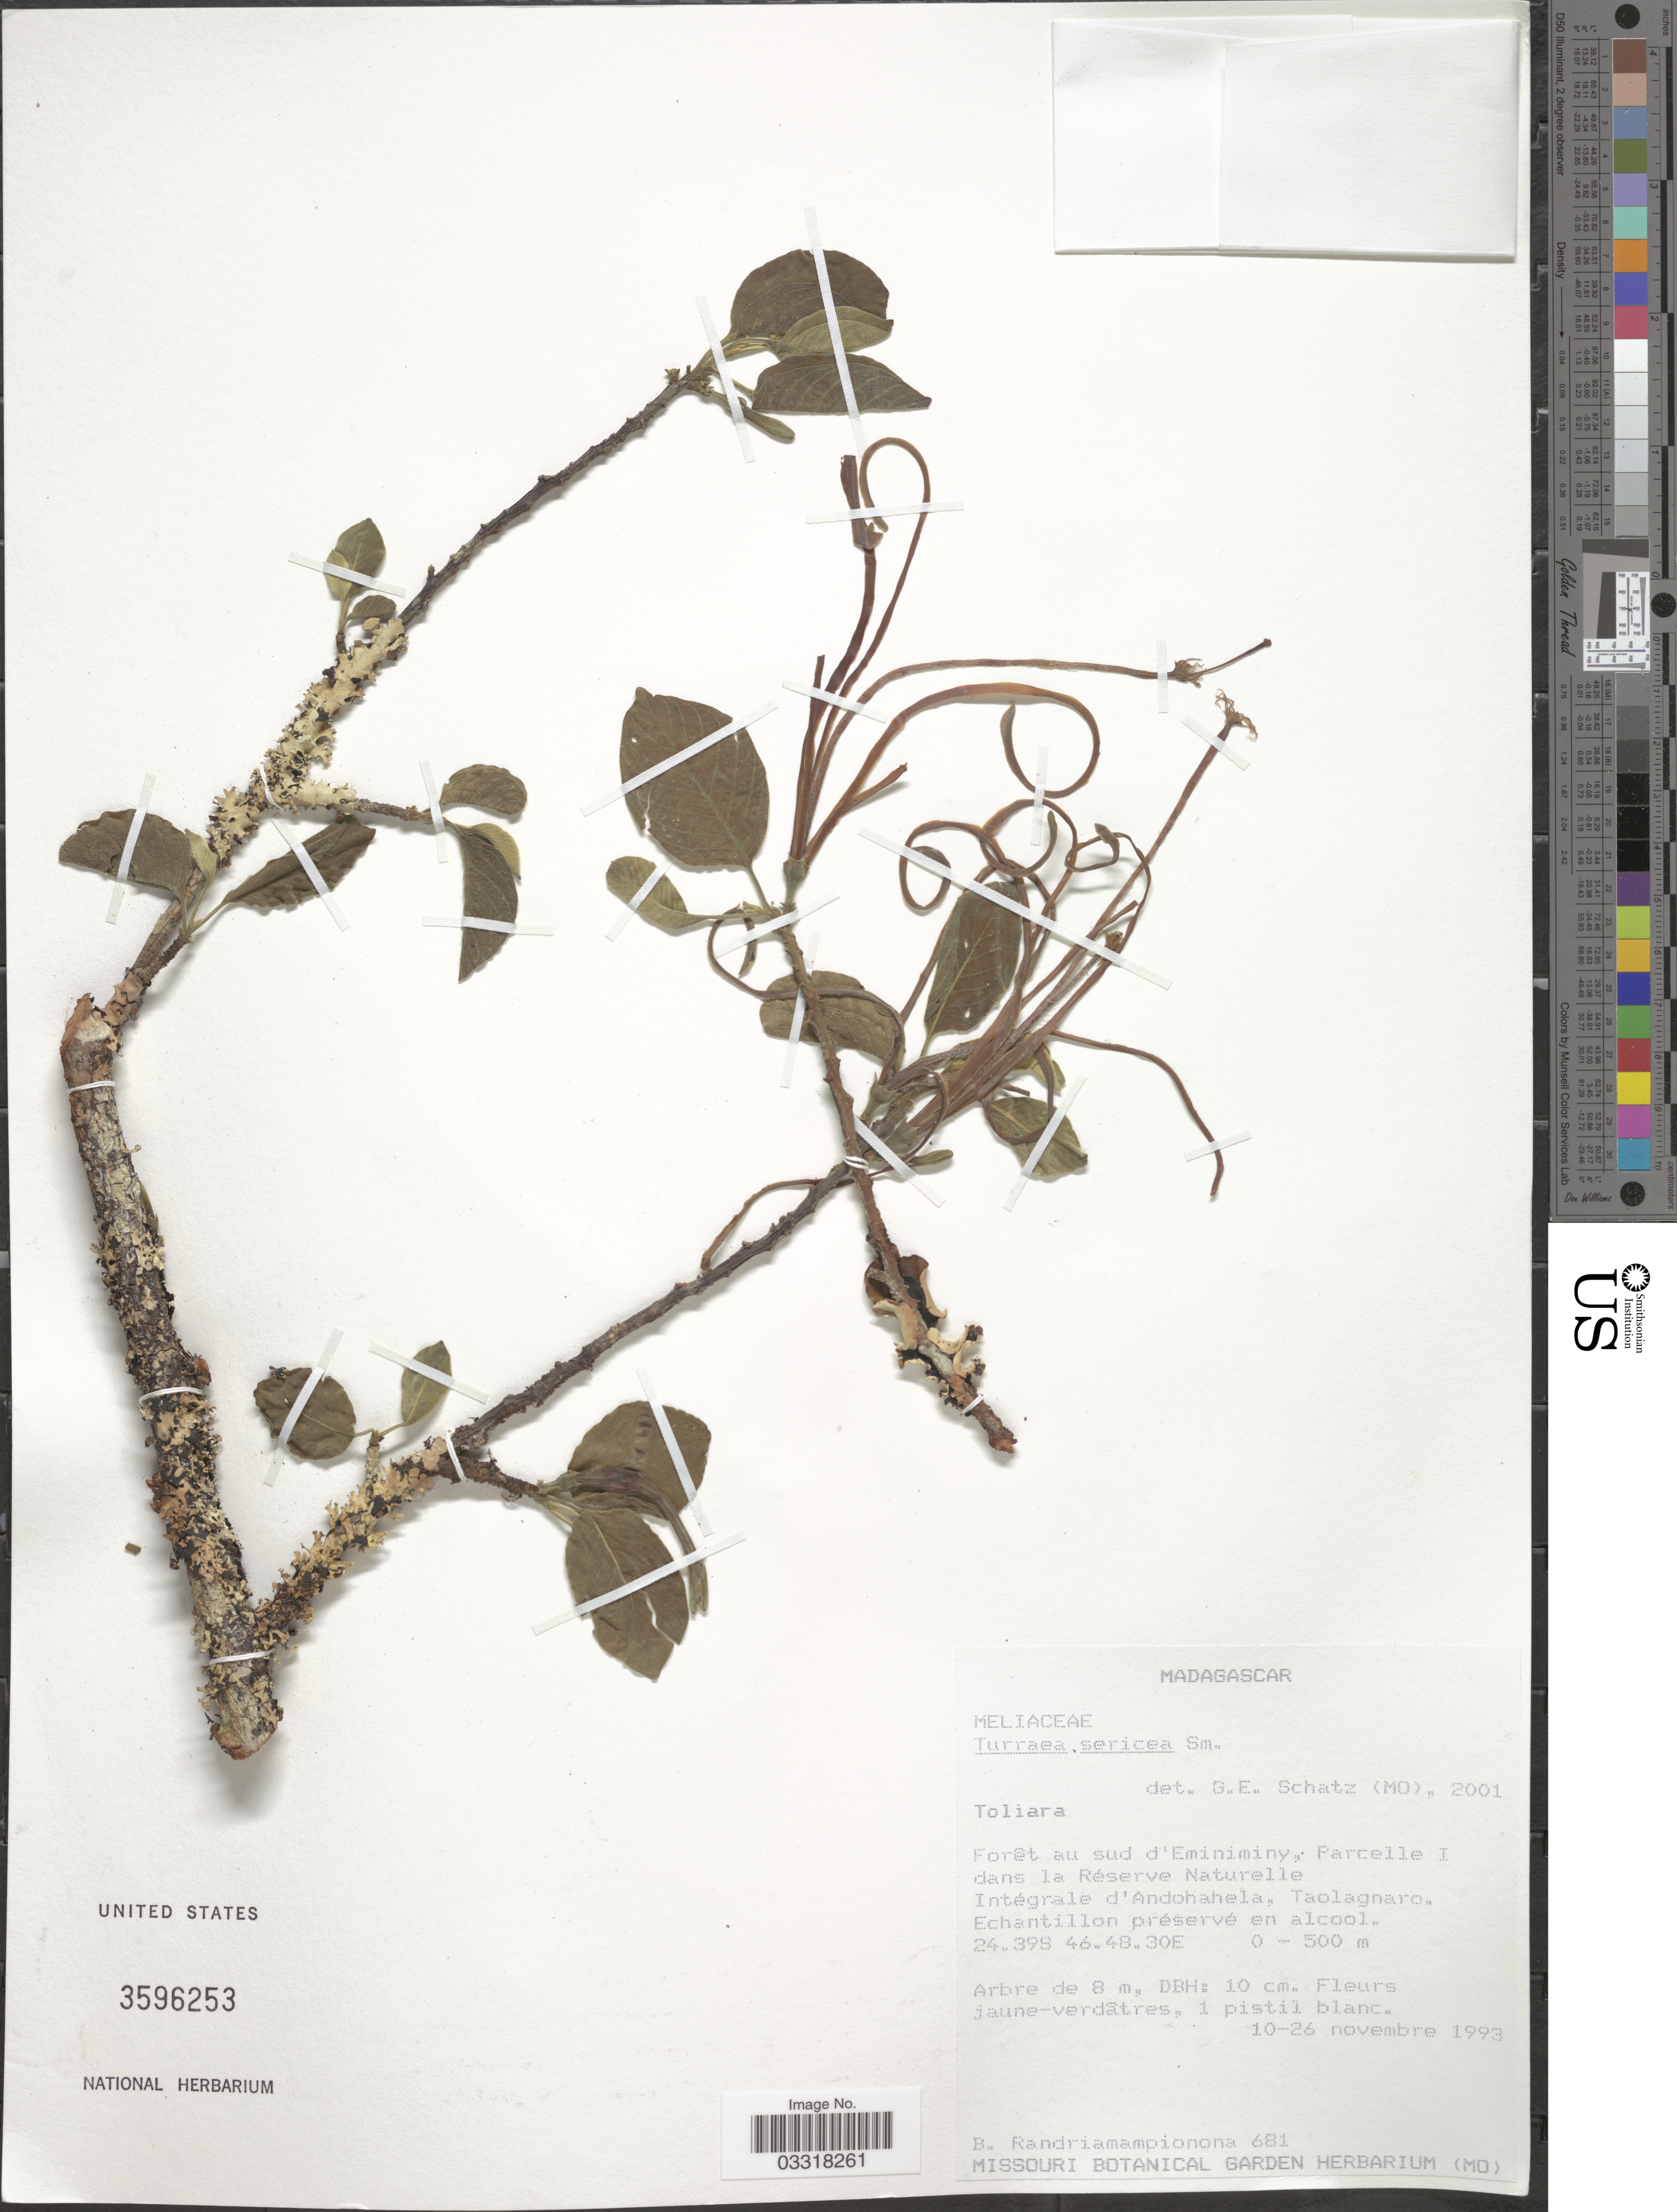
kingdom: Plantae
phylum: Tracheophyta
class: Magnoliopsida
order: Sapindales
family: Meliaceae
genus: Turraea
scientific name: Turraea sericea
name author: Sm.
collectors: B. Randriamampionona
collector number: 681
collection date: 1993-11-10/1993-11-26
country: Madagascar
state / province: Anosy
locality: Forêt au sud d'Eminiminy, Parcelle I dans la Réserve Naturelle. Intégrale d'Andohahela, Taolagnaro.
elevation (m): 0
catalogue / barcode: US 3596253